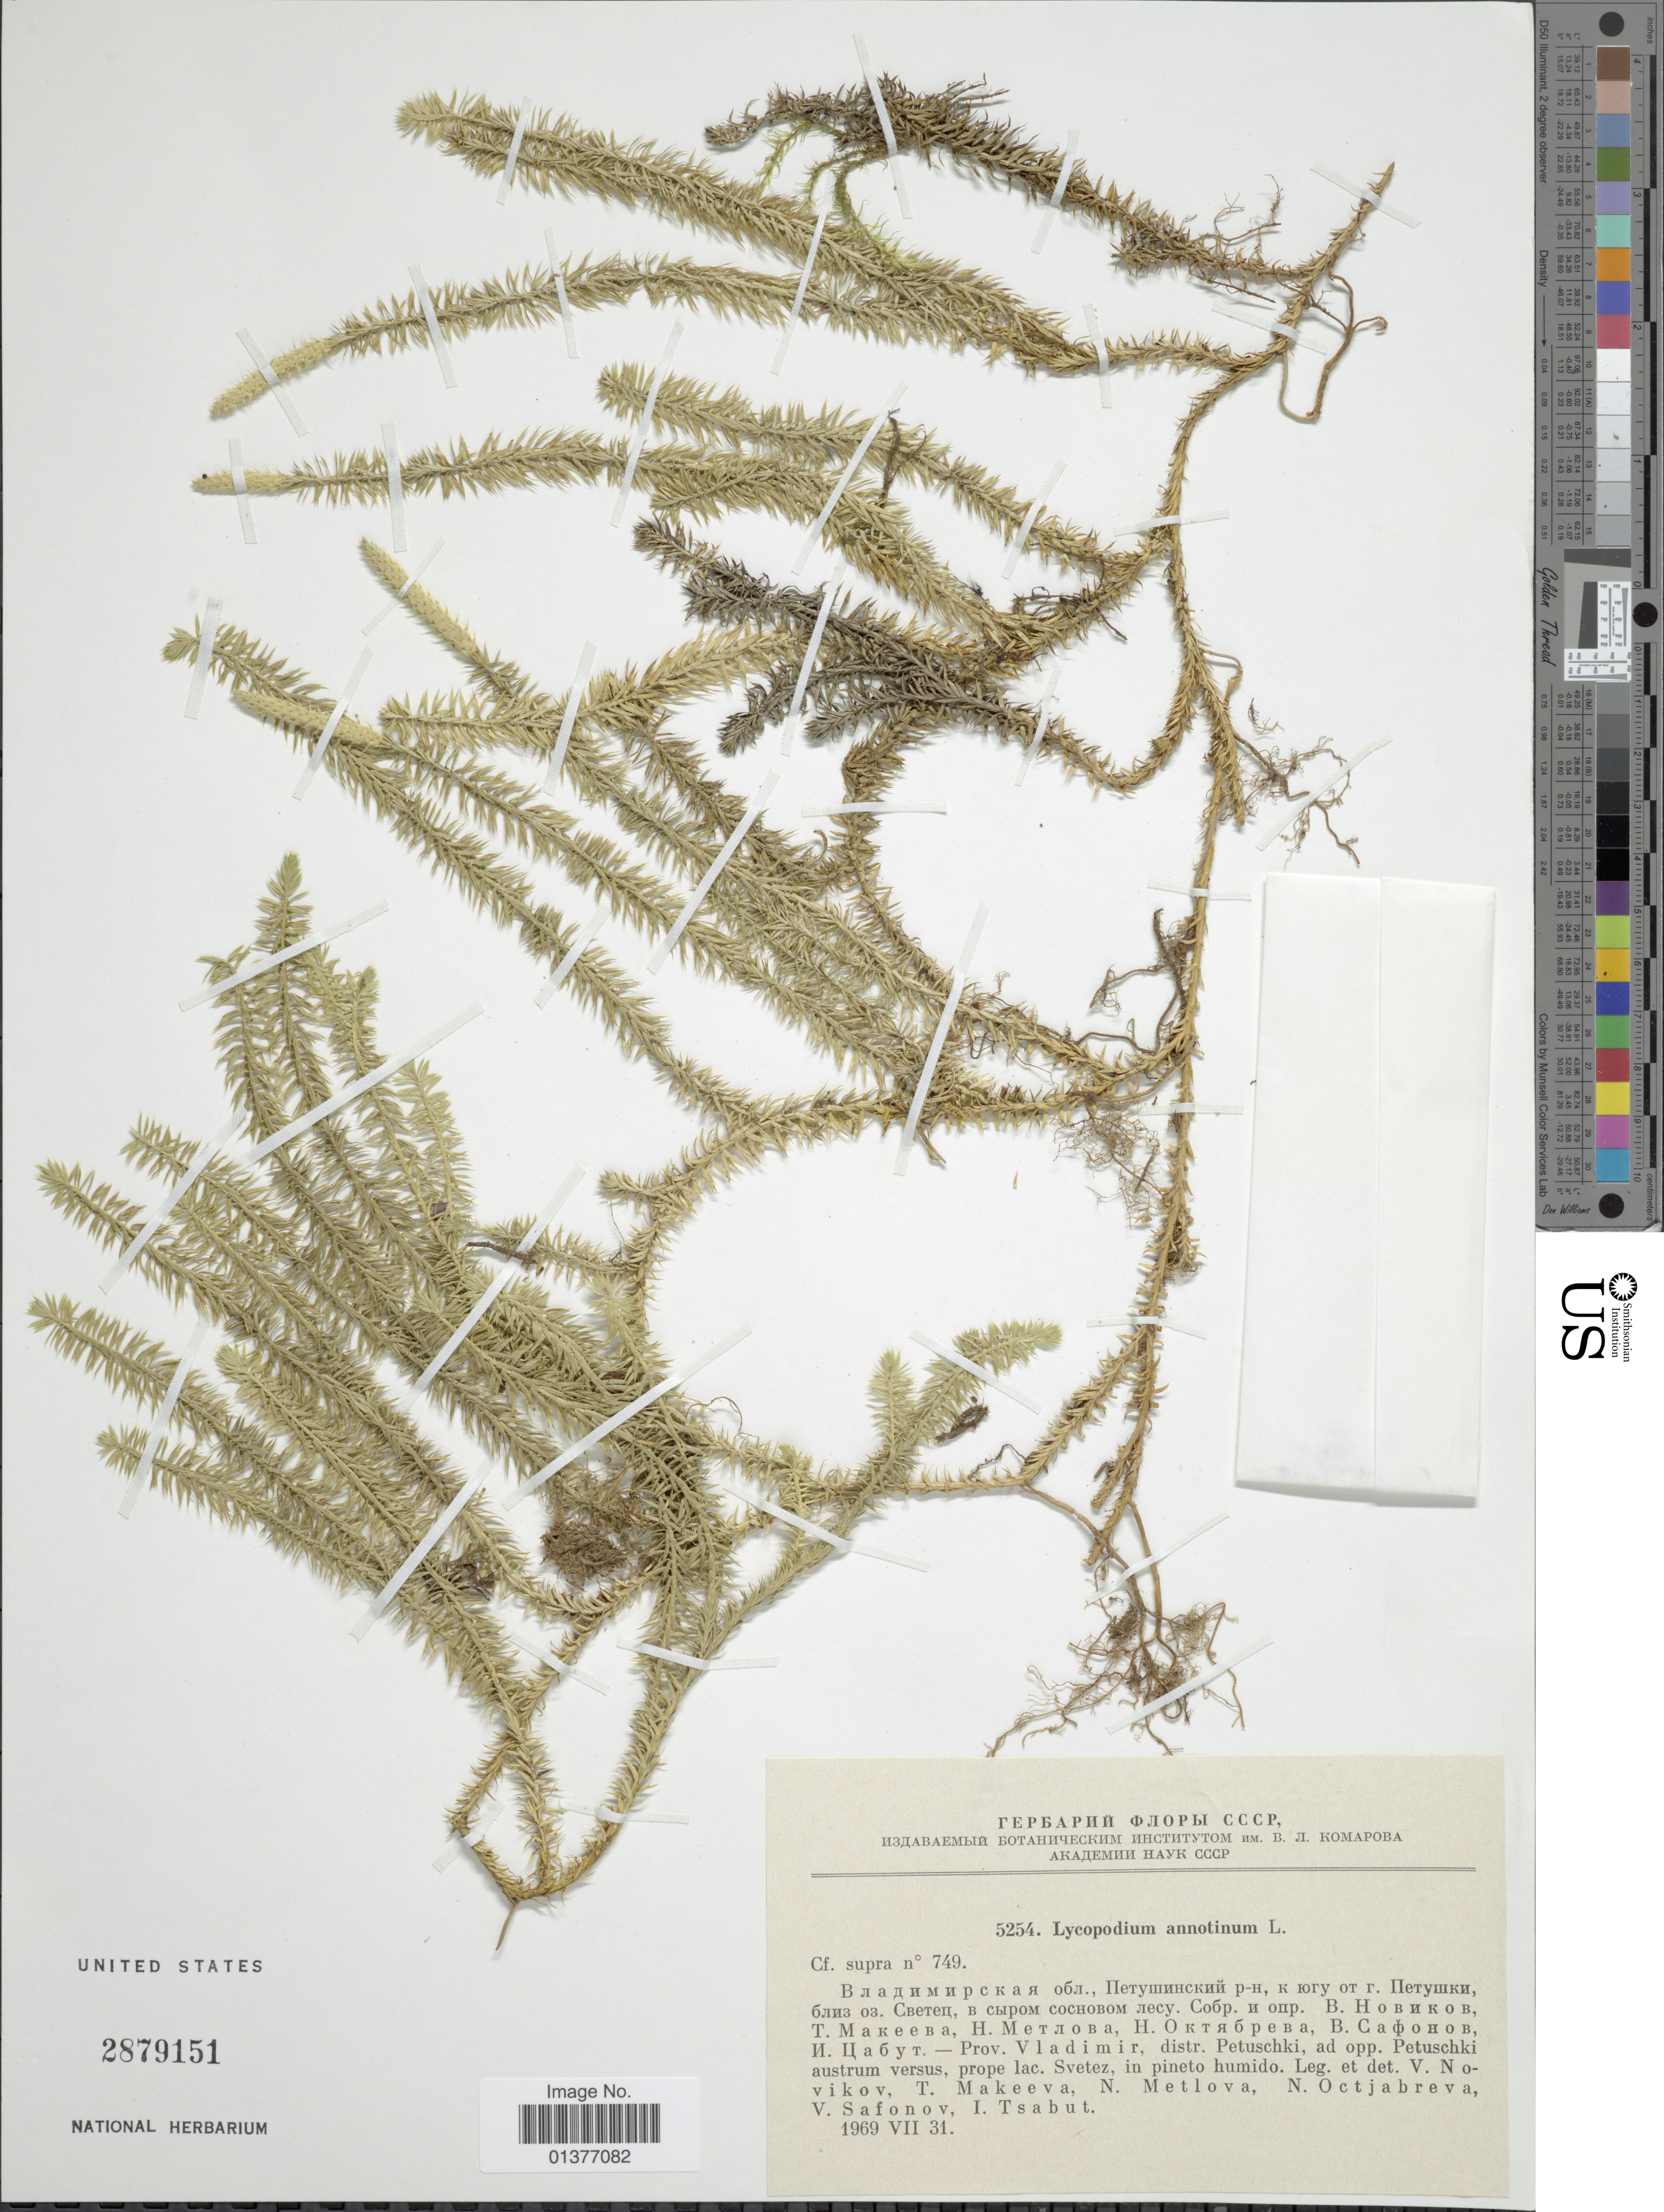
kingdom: Plantae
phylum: Tracheophyta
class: Lycopodiopsida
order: Lycopodiales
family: Lycopodiaceae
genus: Spinulum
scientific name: Spinulum annotinum subsp. annotinum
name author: (L.) A. Haines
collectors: V. Novikov, T. Makeeva, N. Metlova, N. Octjabreva & et al.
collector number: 749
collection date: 1969-07-31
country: Russian Federation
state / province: Vladimir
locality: Distr. Petuschki, ad opp. Petuschki austrum versus, prope lac. Svetez, in pineto humedo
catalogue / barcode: US 2879151